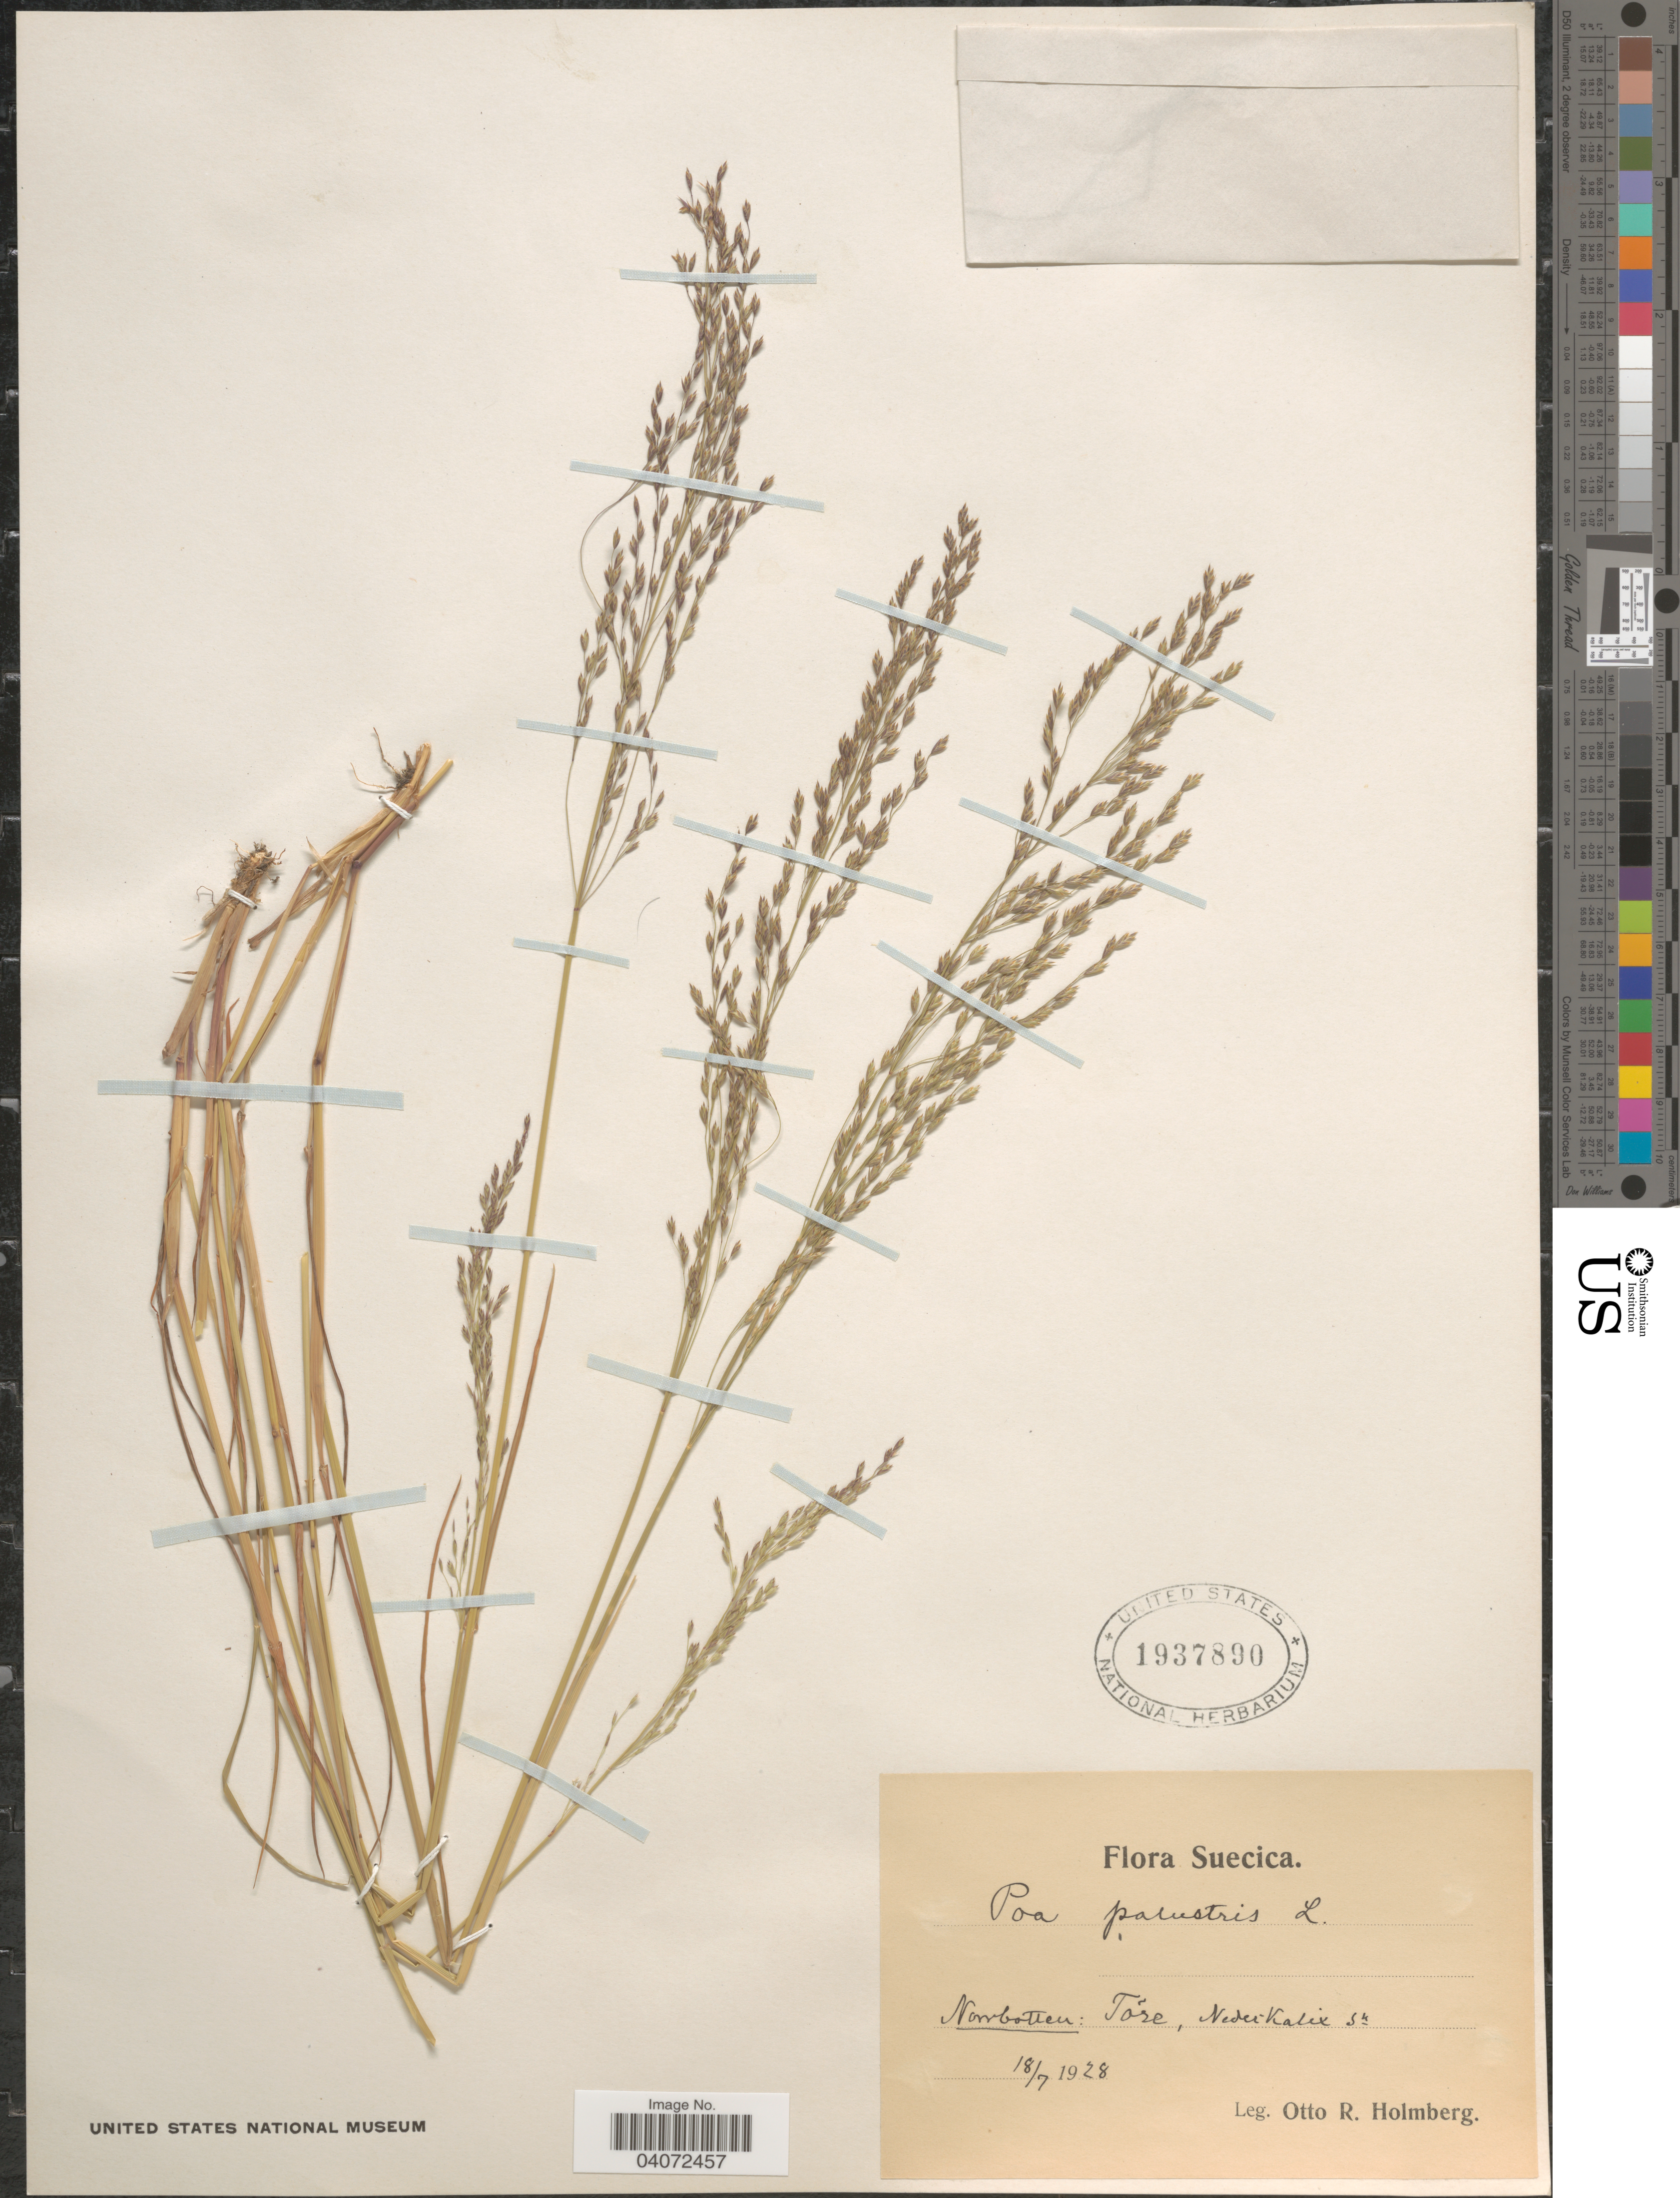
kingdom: Plantae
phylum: Tracheophyta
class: Liliopsida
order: Poales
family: Poaceae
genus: Poa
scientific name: Poa palustris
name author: L.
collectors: O. Holmberg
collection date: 1928-07-18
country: Sweden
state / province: Norrbotten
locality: Suecica. Norrbotten: Tõrre, Nederkalix Sn.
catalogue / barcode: US 1937890